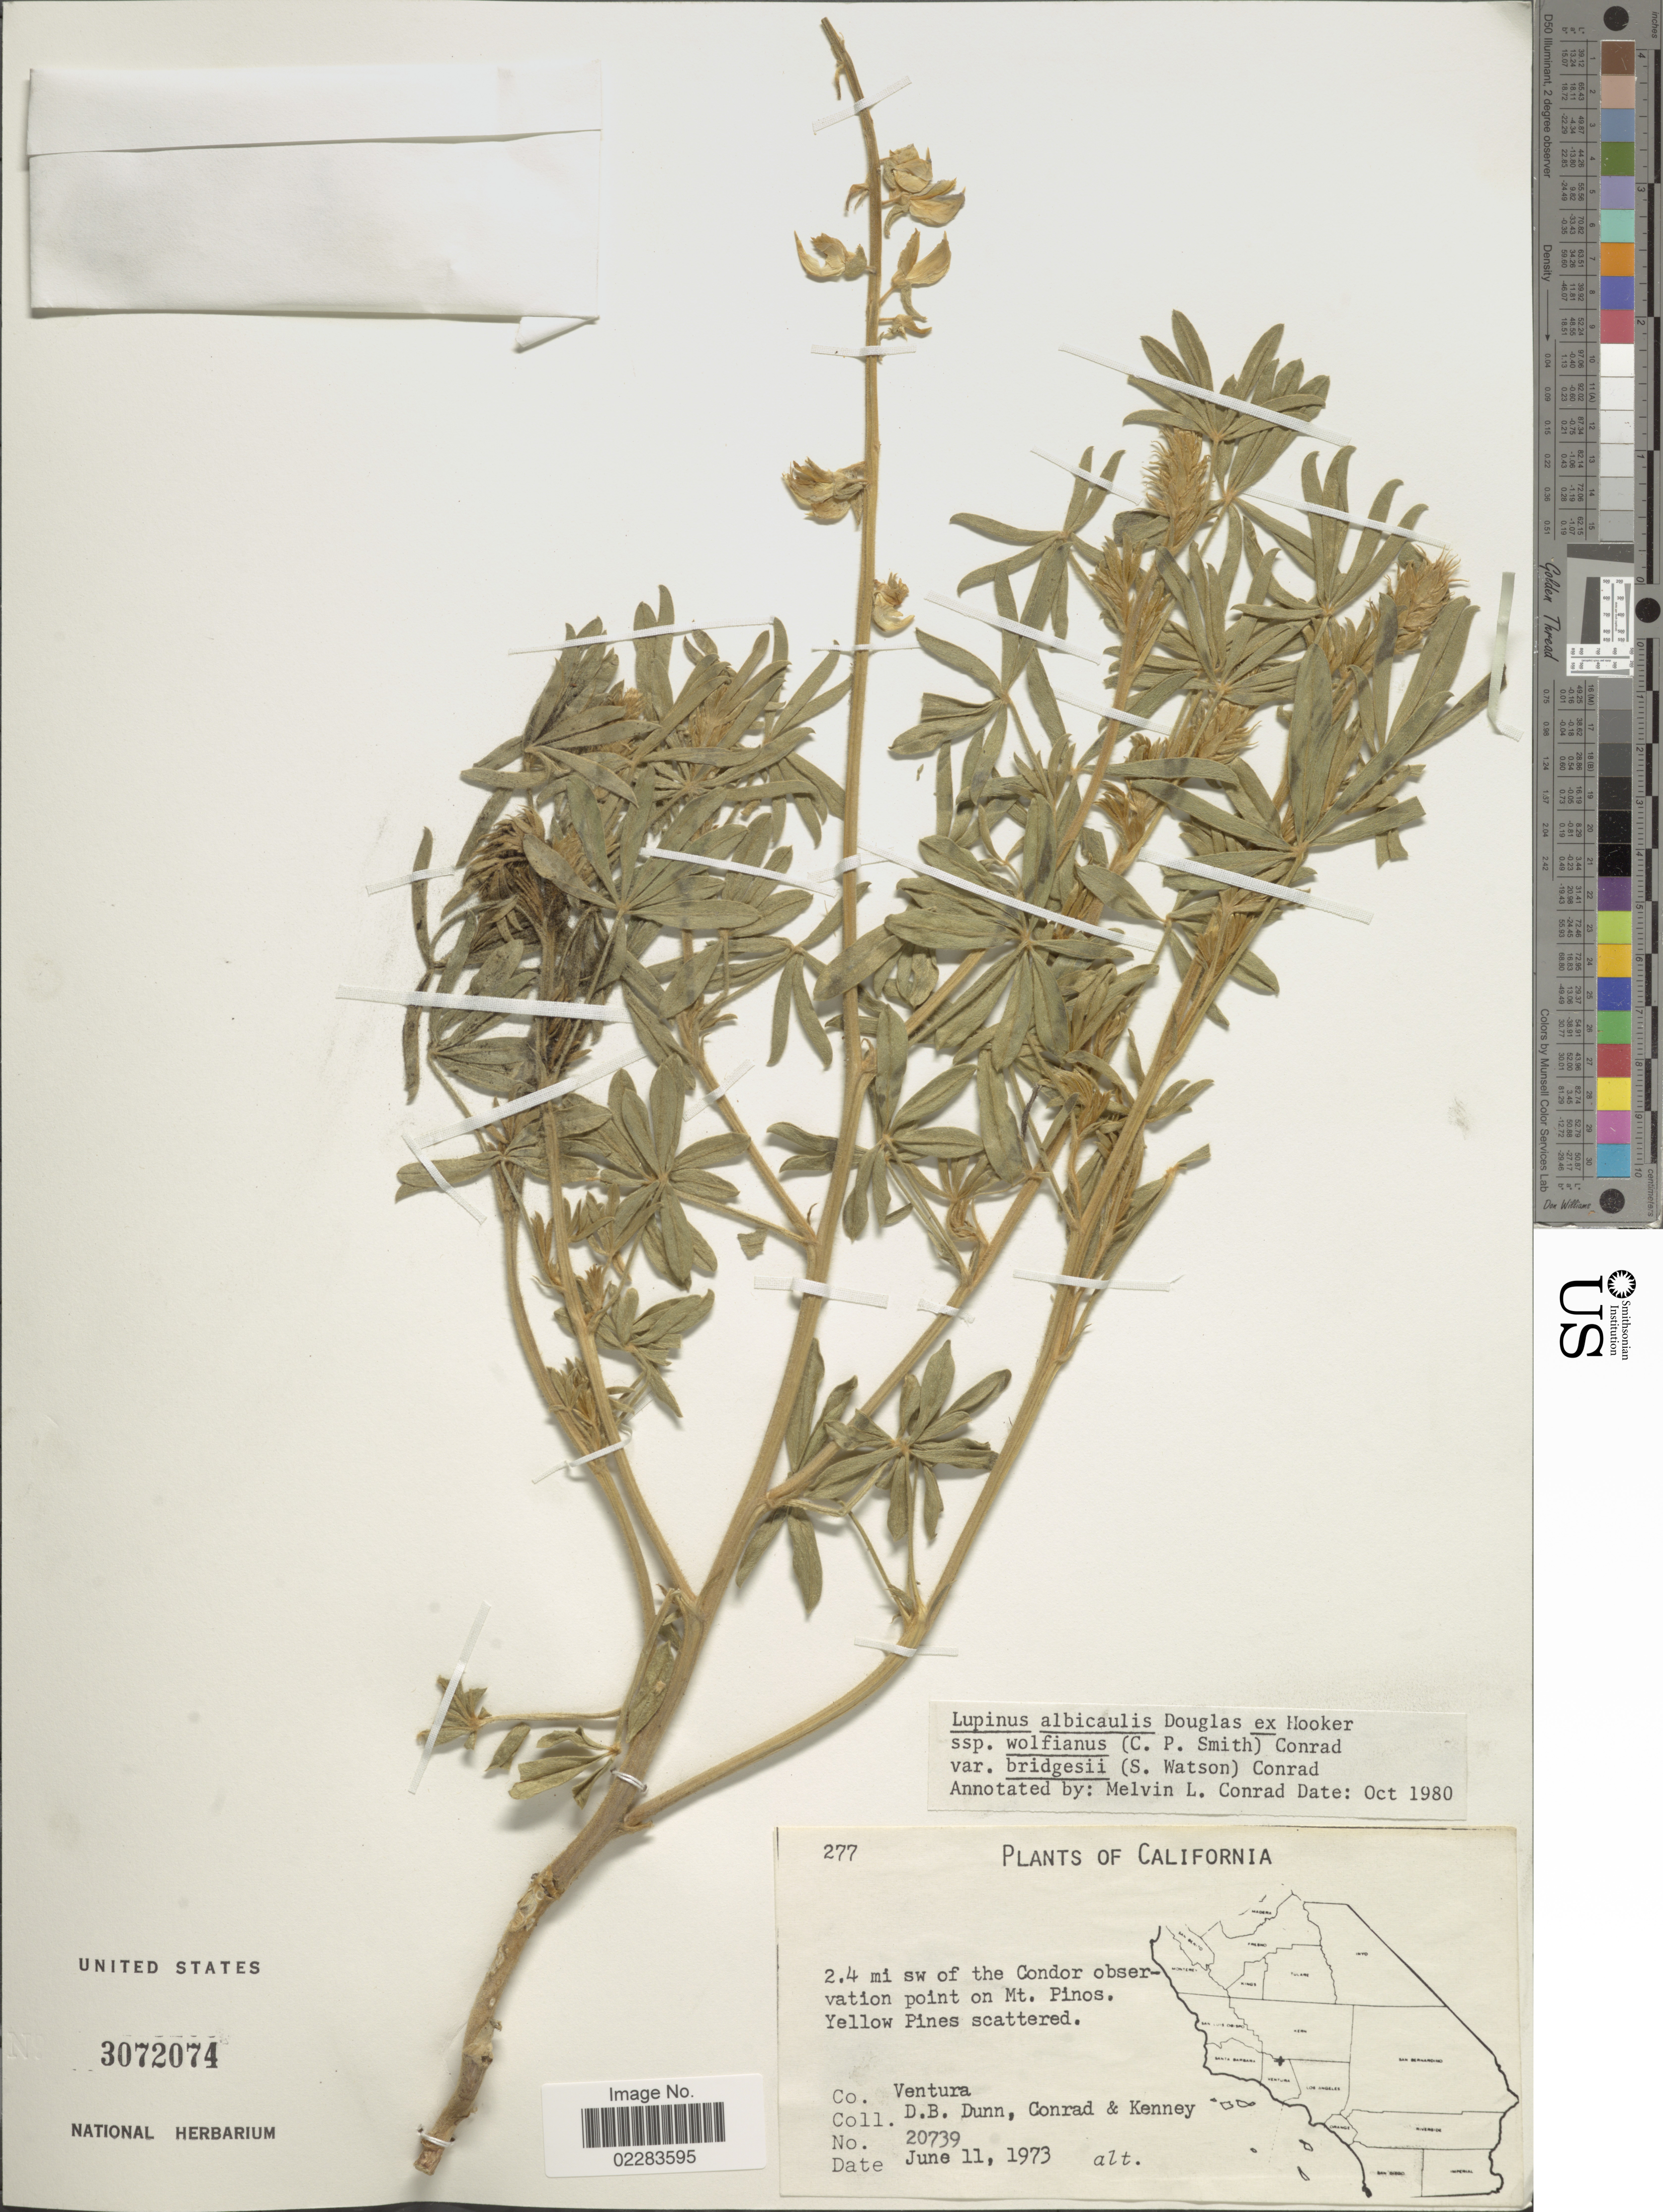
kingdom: Plantae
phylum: Tracheophyta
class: Magnoliopsida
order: Fabales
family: Fabaceae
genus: Lupinus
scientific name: Lupinus albicaulis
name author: Douglas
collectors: D. B. Dunn, Conrad & Kenney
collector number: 20739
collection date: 1973-06-11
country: United States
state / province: California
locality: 2.4 mi. sw of the Condor observation point on Mt. Pinos.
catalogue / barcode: US 3072074